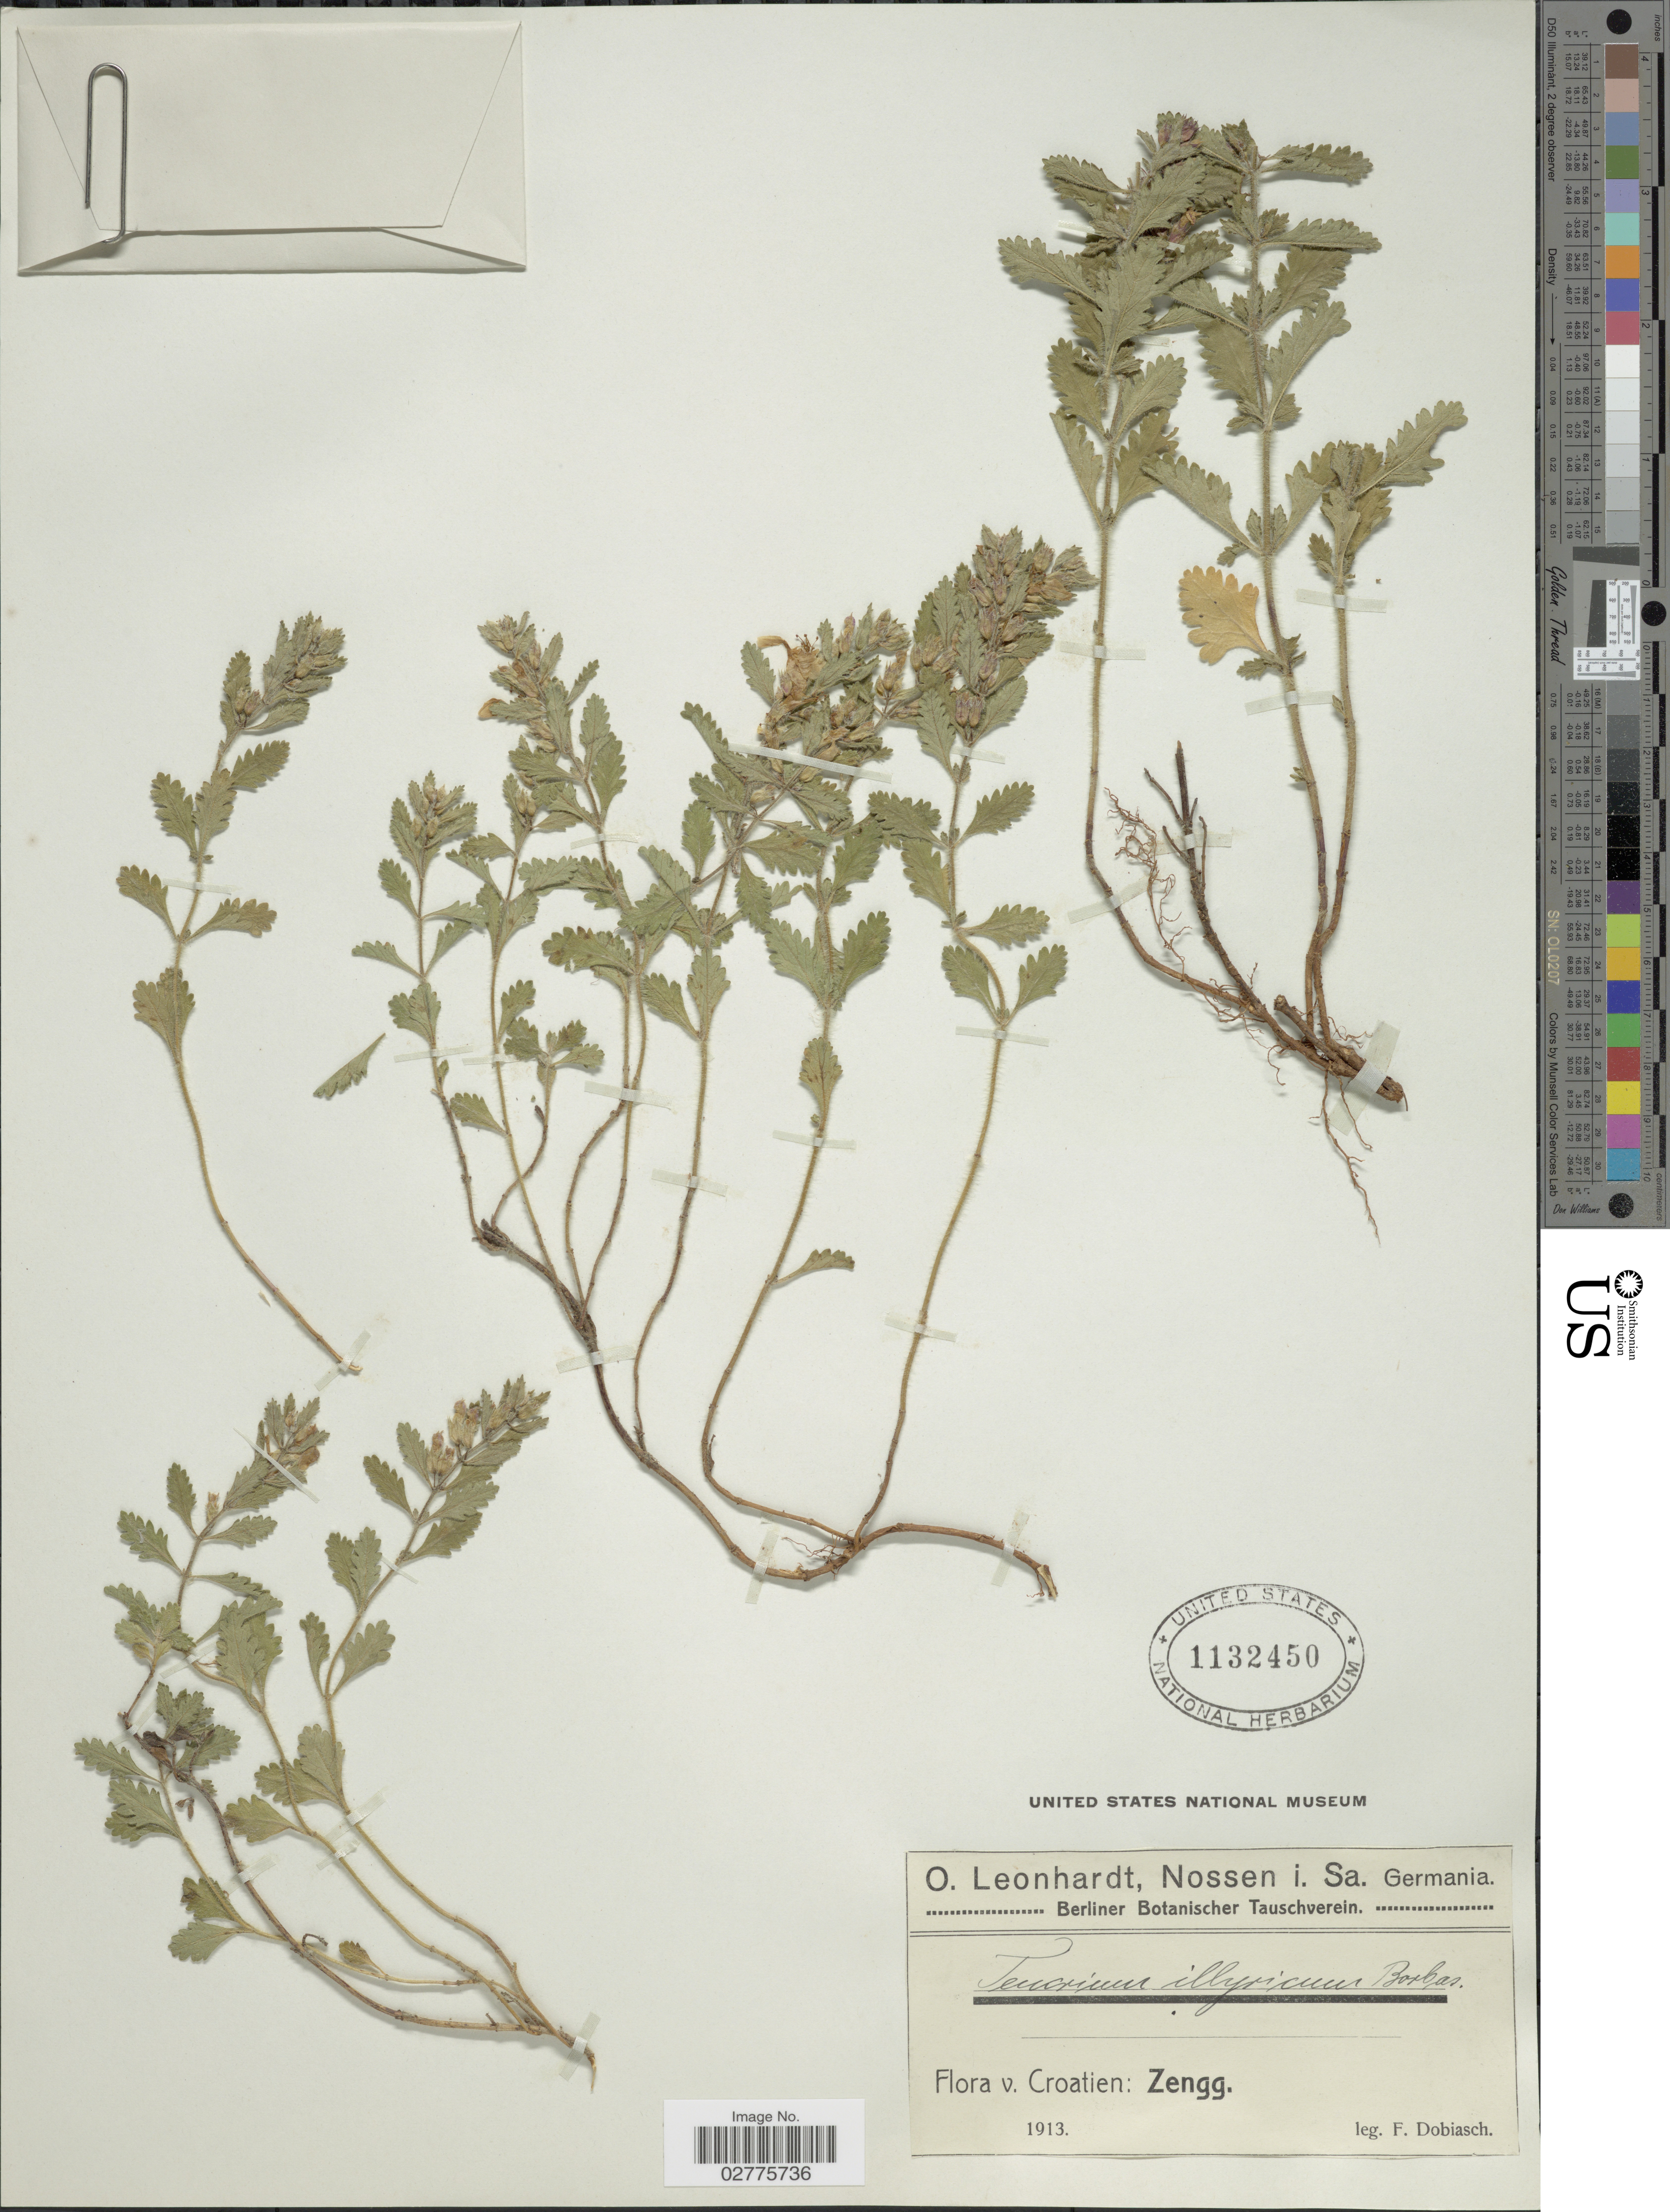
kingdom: Plantae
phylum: Tracheophyta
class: Magnoliopsida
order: Lamiales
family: Lamiaceae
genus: Teucrium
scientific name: Teucrium chamaedrys var. illyricum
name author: Borbás & Bornm.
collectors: F. Dobiasch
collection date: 1913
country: Croatia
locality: Zengg.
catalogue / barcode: US 1132450